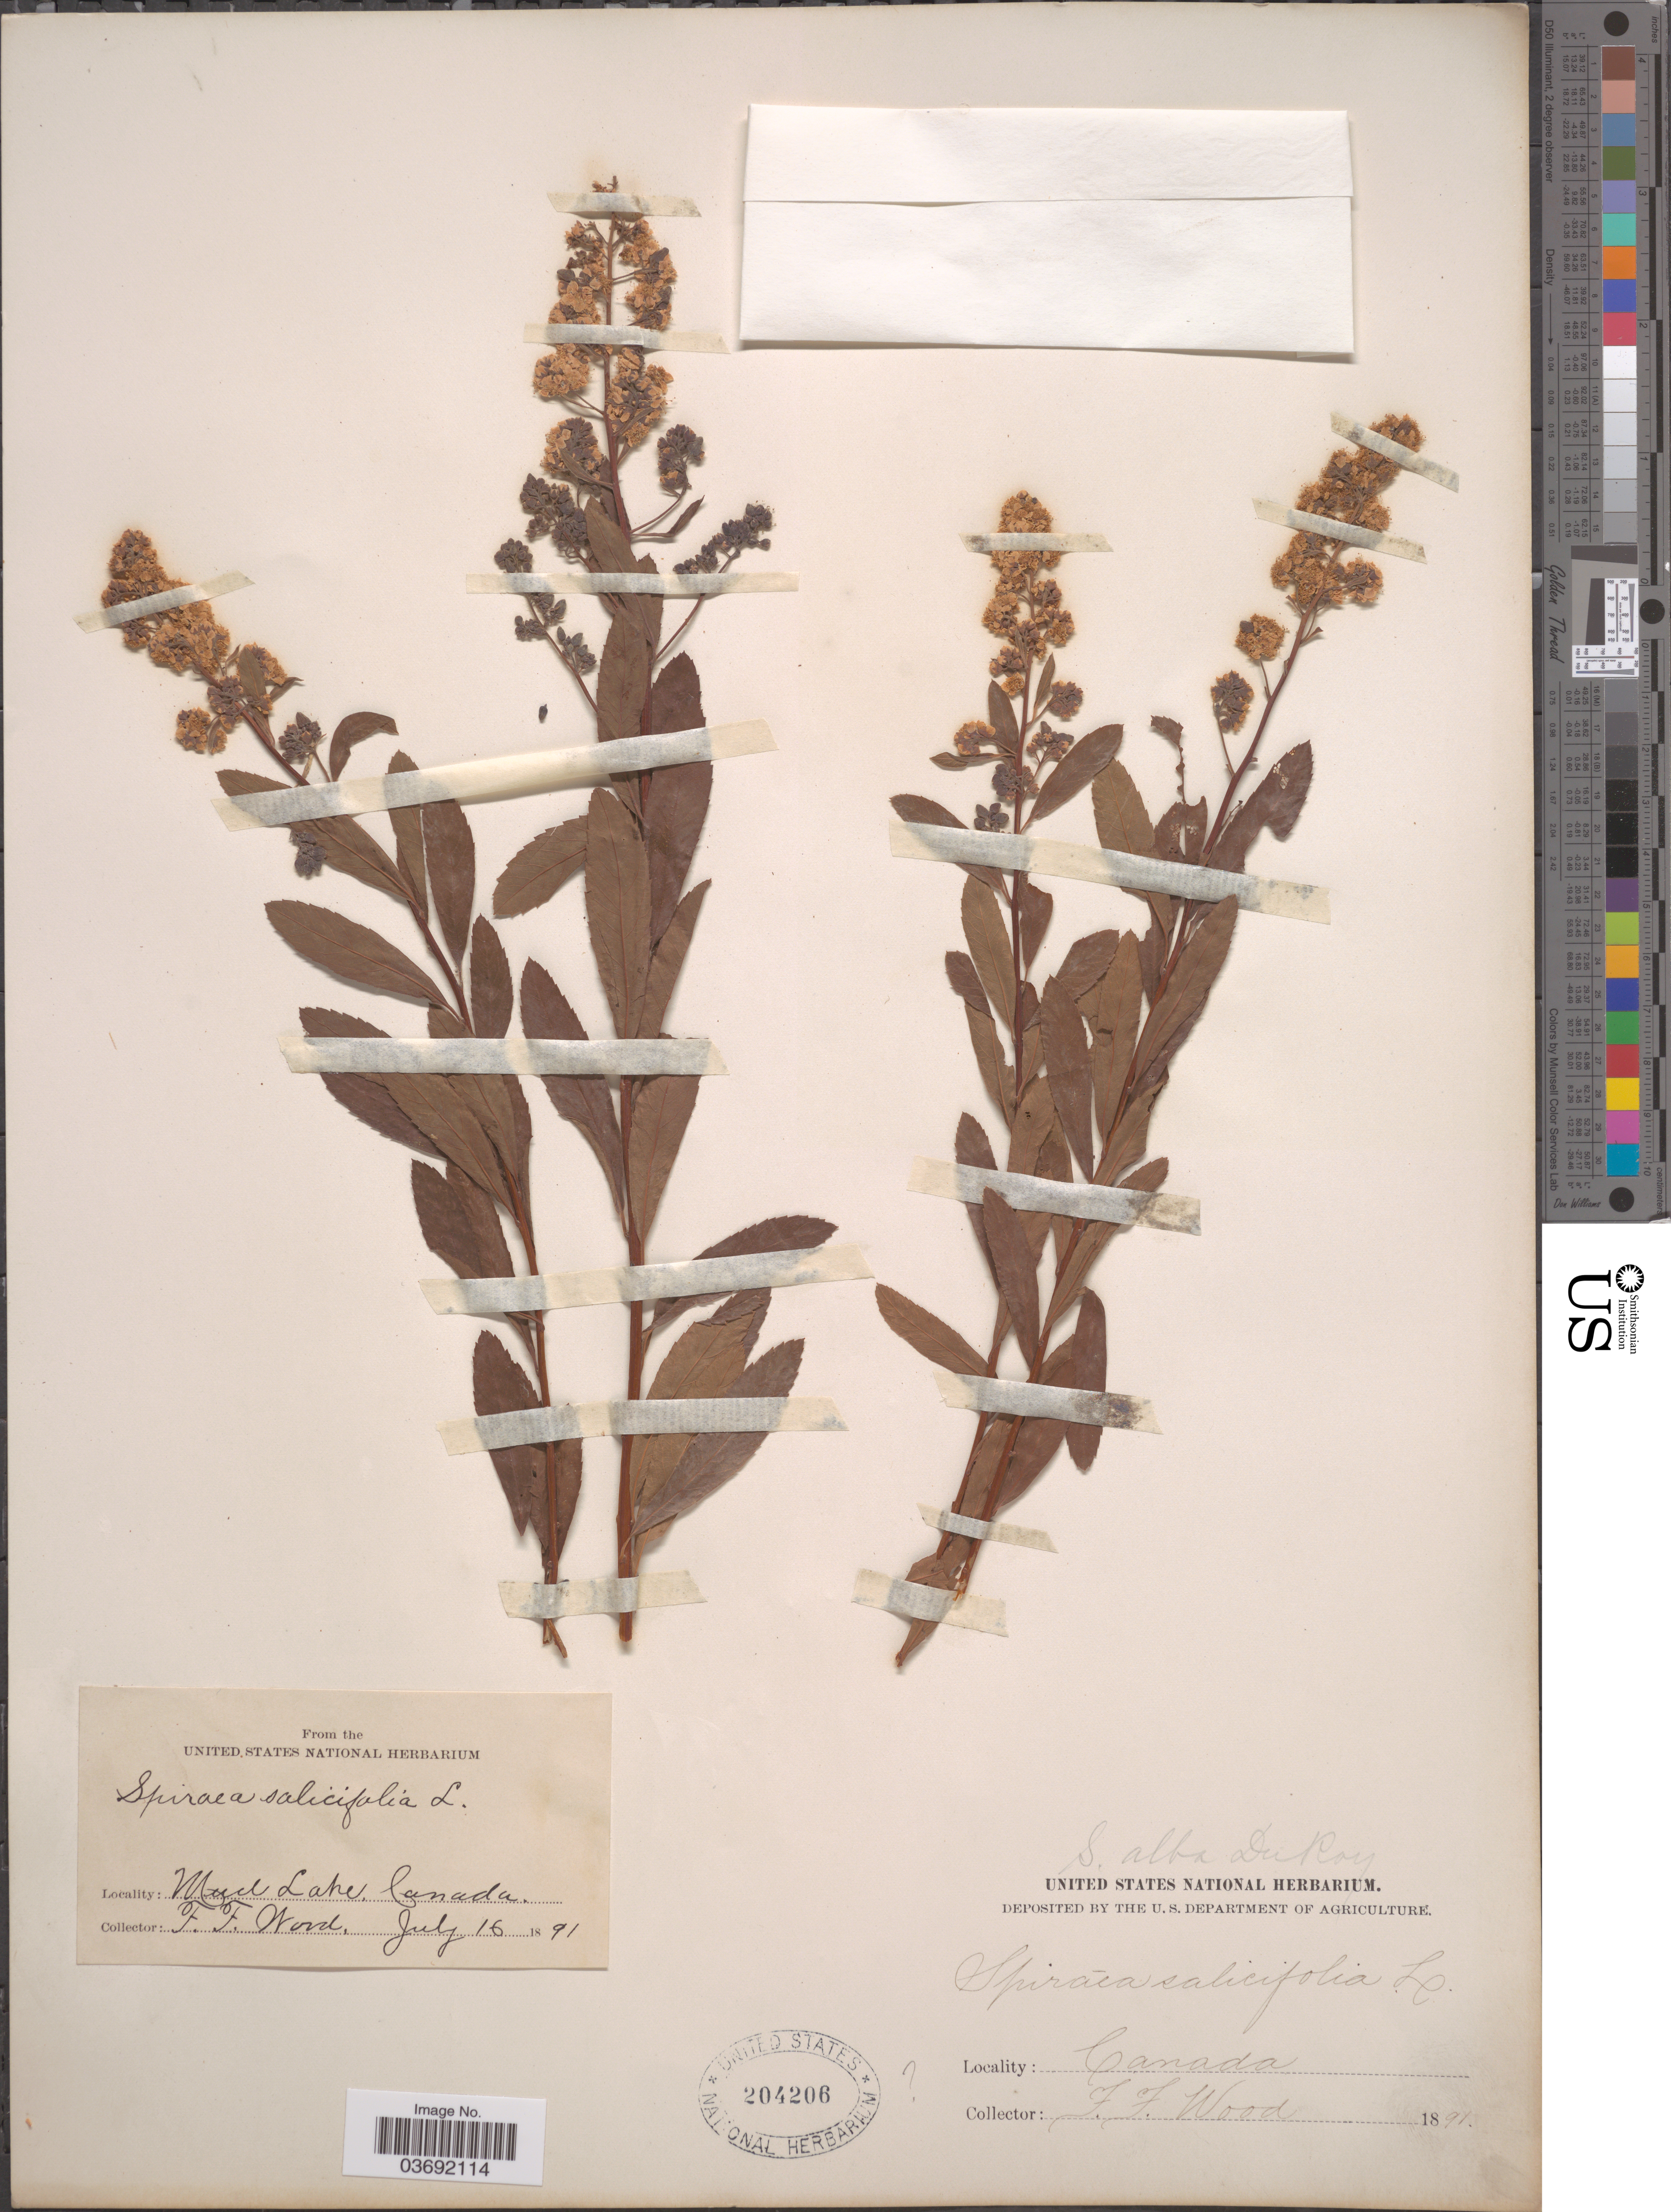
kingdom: Plantae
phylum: Tracheophyta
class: Magnoliopsida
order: Rosales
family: Rosaceae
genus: Spiraea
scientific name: Spiraea alba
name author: Du Roi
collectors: F. Wood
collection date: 1891-07-16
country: Canada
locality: Mud Lake.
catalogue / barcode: US 204206